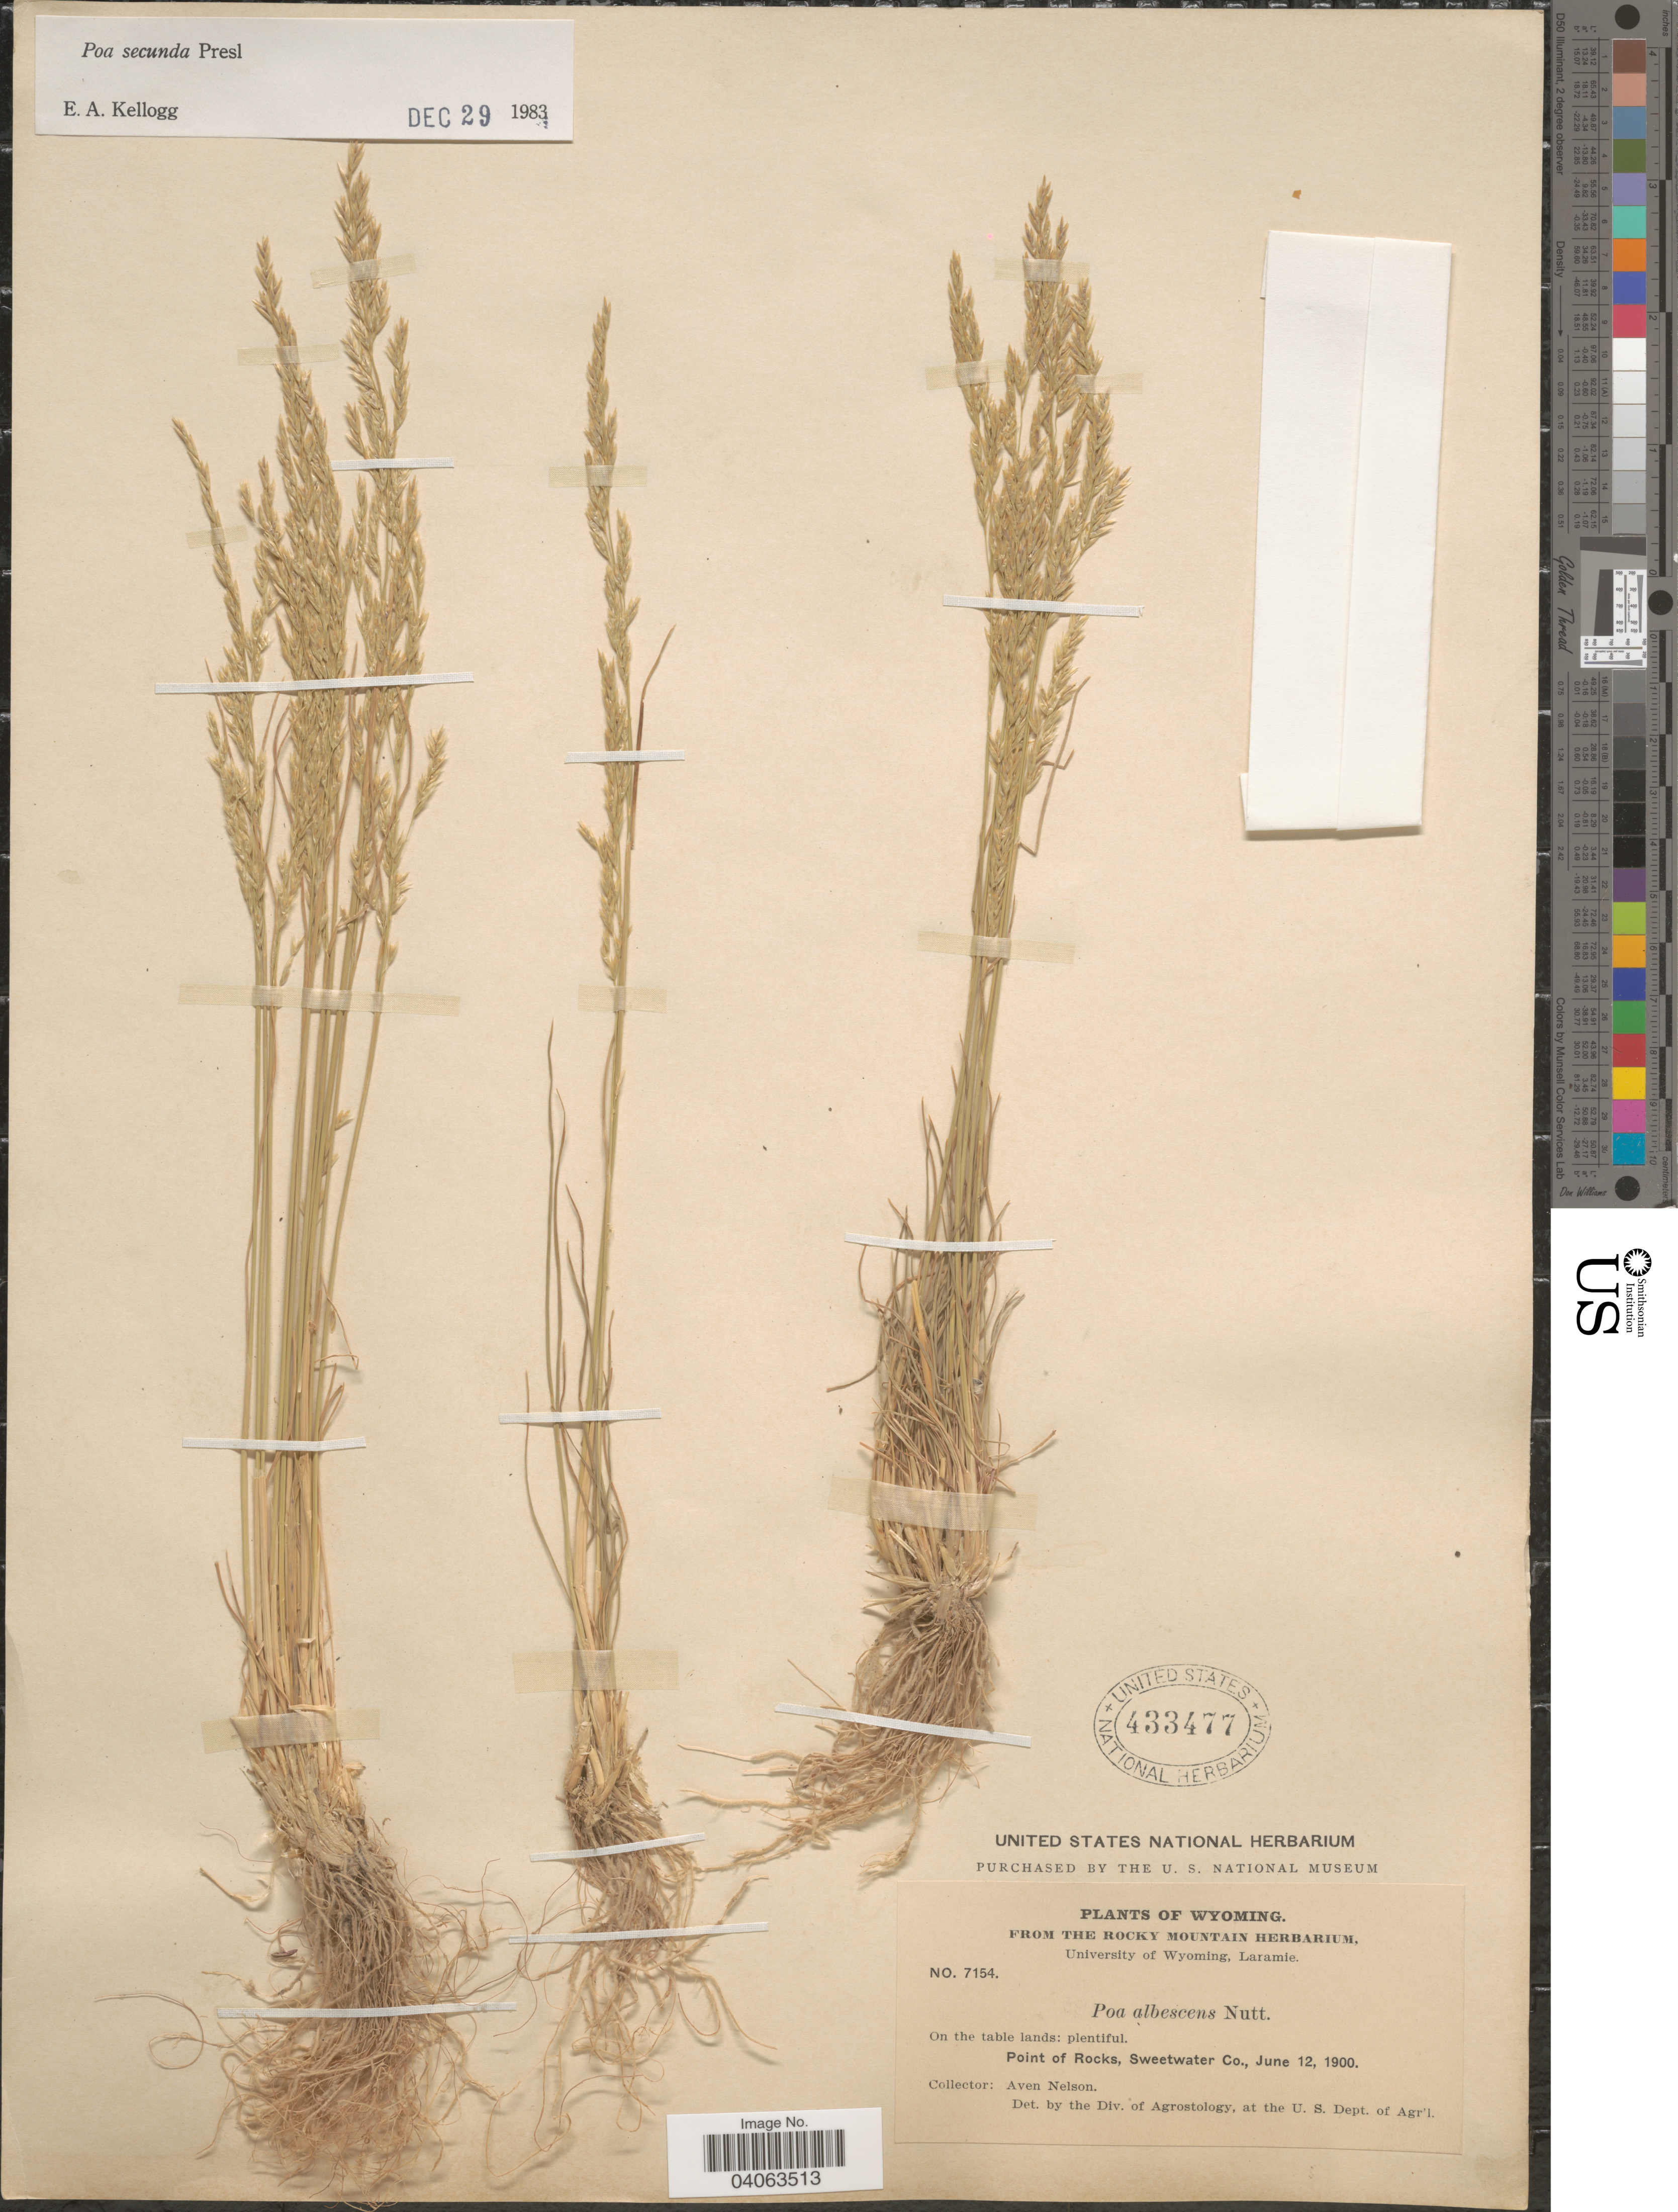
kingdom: Plantae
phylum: Tracheophyta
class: Liliopsida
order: Poales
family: Poaceae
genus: Poa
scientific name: Poa secunda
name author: J. Presl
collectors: A. Nelson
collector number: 7154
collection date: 1900-06-12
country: United States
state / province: Wyoming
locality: On the table lands: Point of Rocks, Sweetwater Co.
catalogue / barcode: US 433477